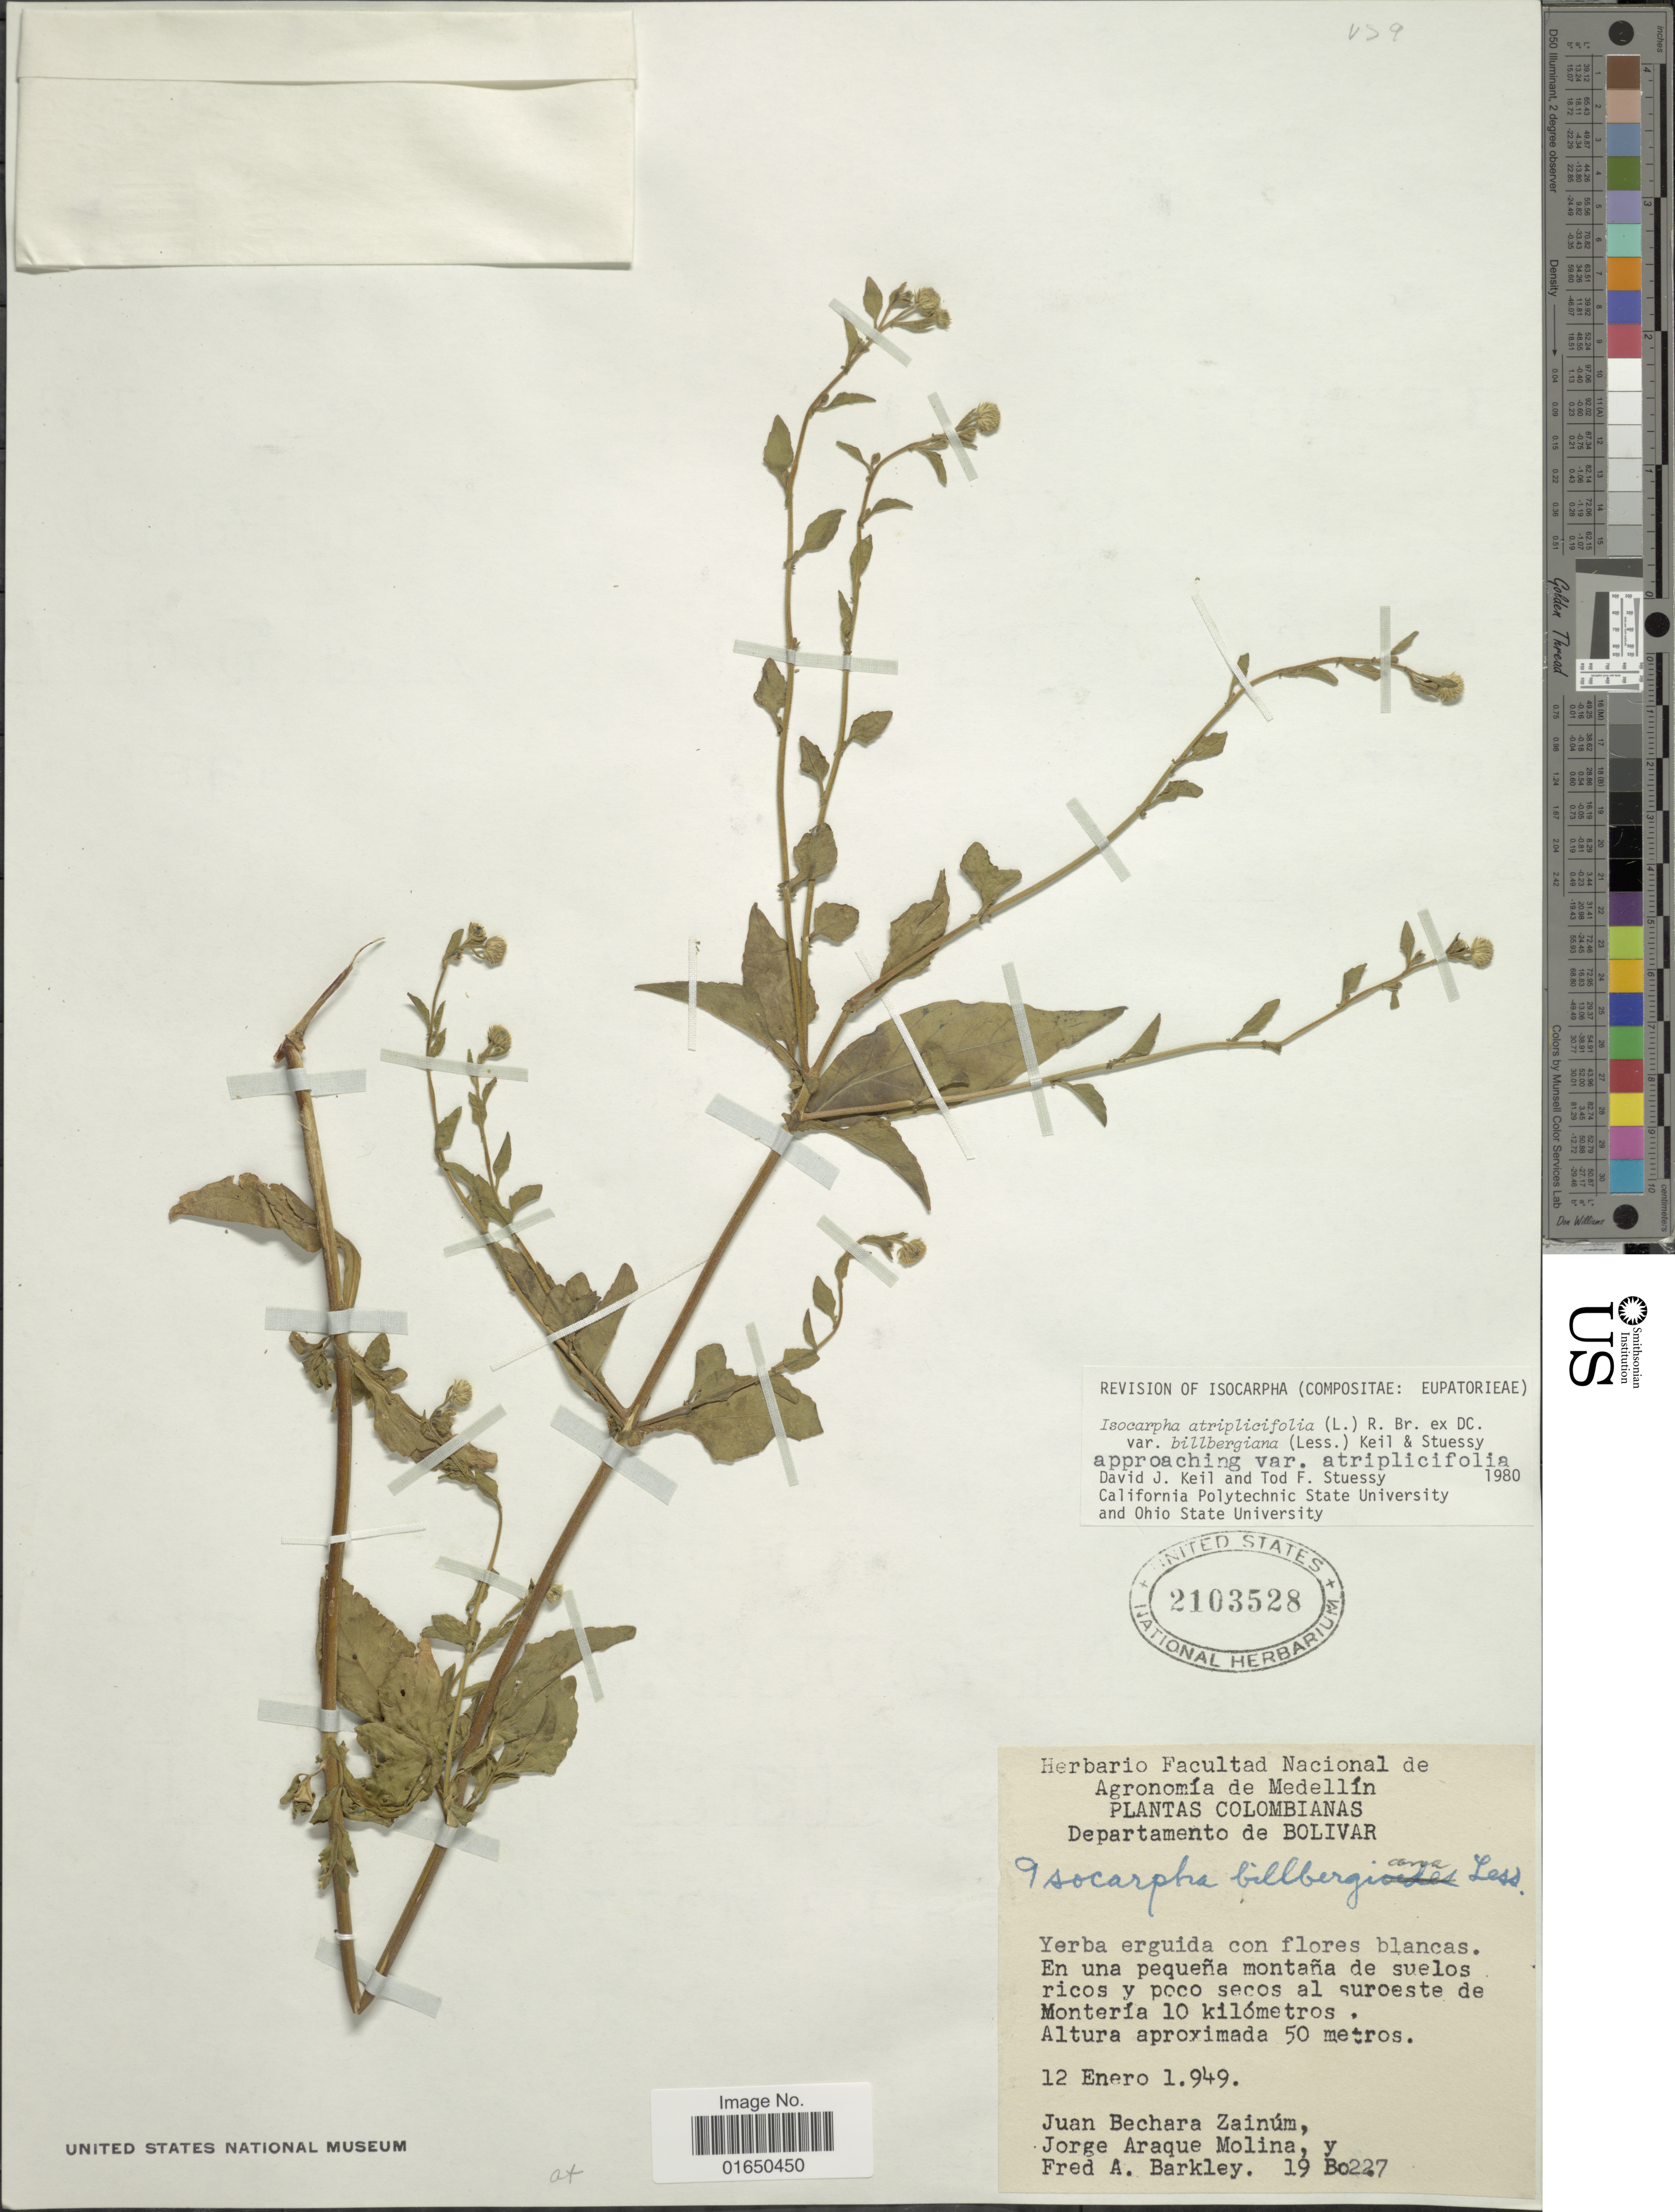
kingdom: Plantae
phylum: Tracheophyta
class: Magnoliopsida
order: Asterales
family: Asteraceae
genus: Isocarpha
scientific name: Isocarpha atriplicifolia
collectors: J. Zainúm, J. A. Molina & F. A. Barkley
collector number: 19 Bo227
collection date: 1949-01-12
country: Colombia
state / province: Bolívar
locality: Departamento de Bolivar, Yerba erguida con flores blancas, En Una pequeña montaña de suelos ricos y poco secos al suroeste de Monteria 10 kilometers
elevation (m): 50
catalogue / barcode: US 2103528